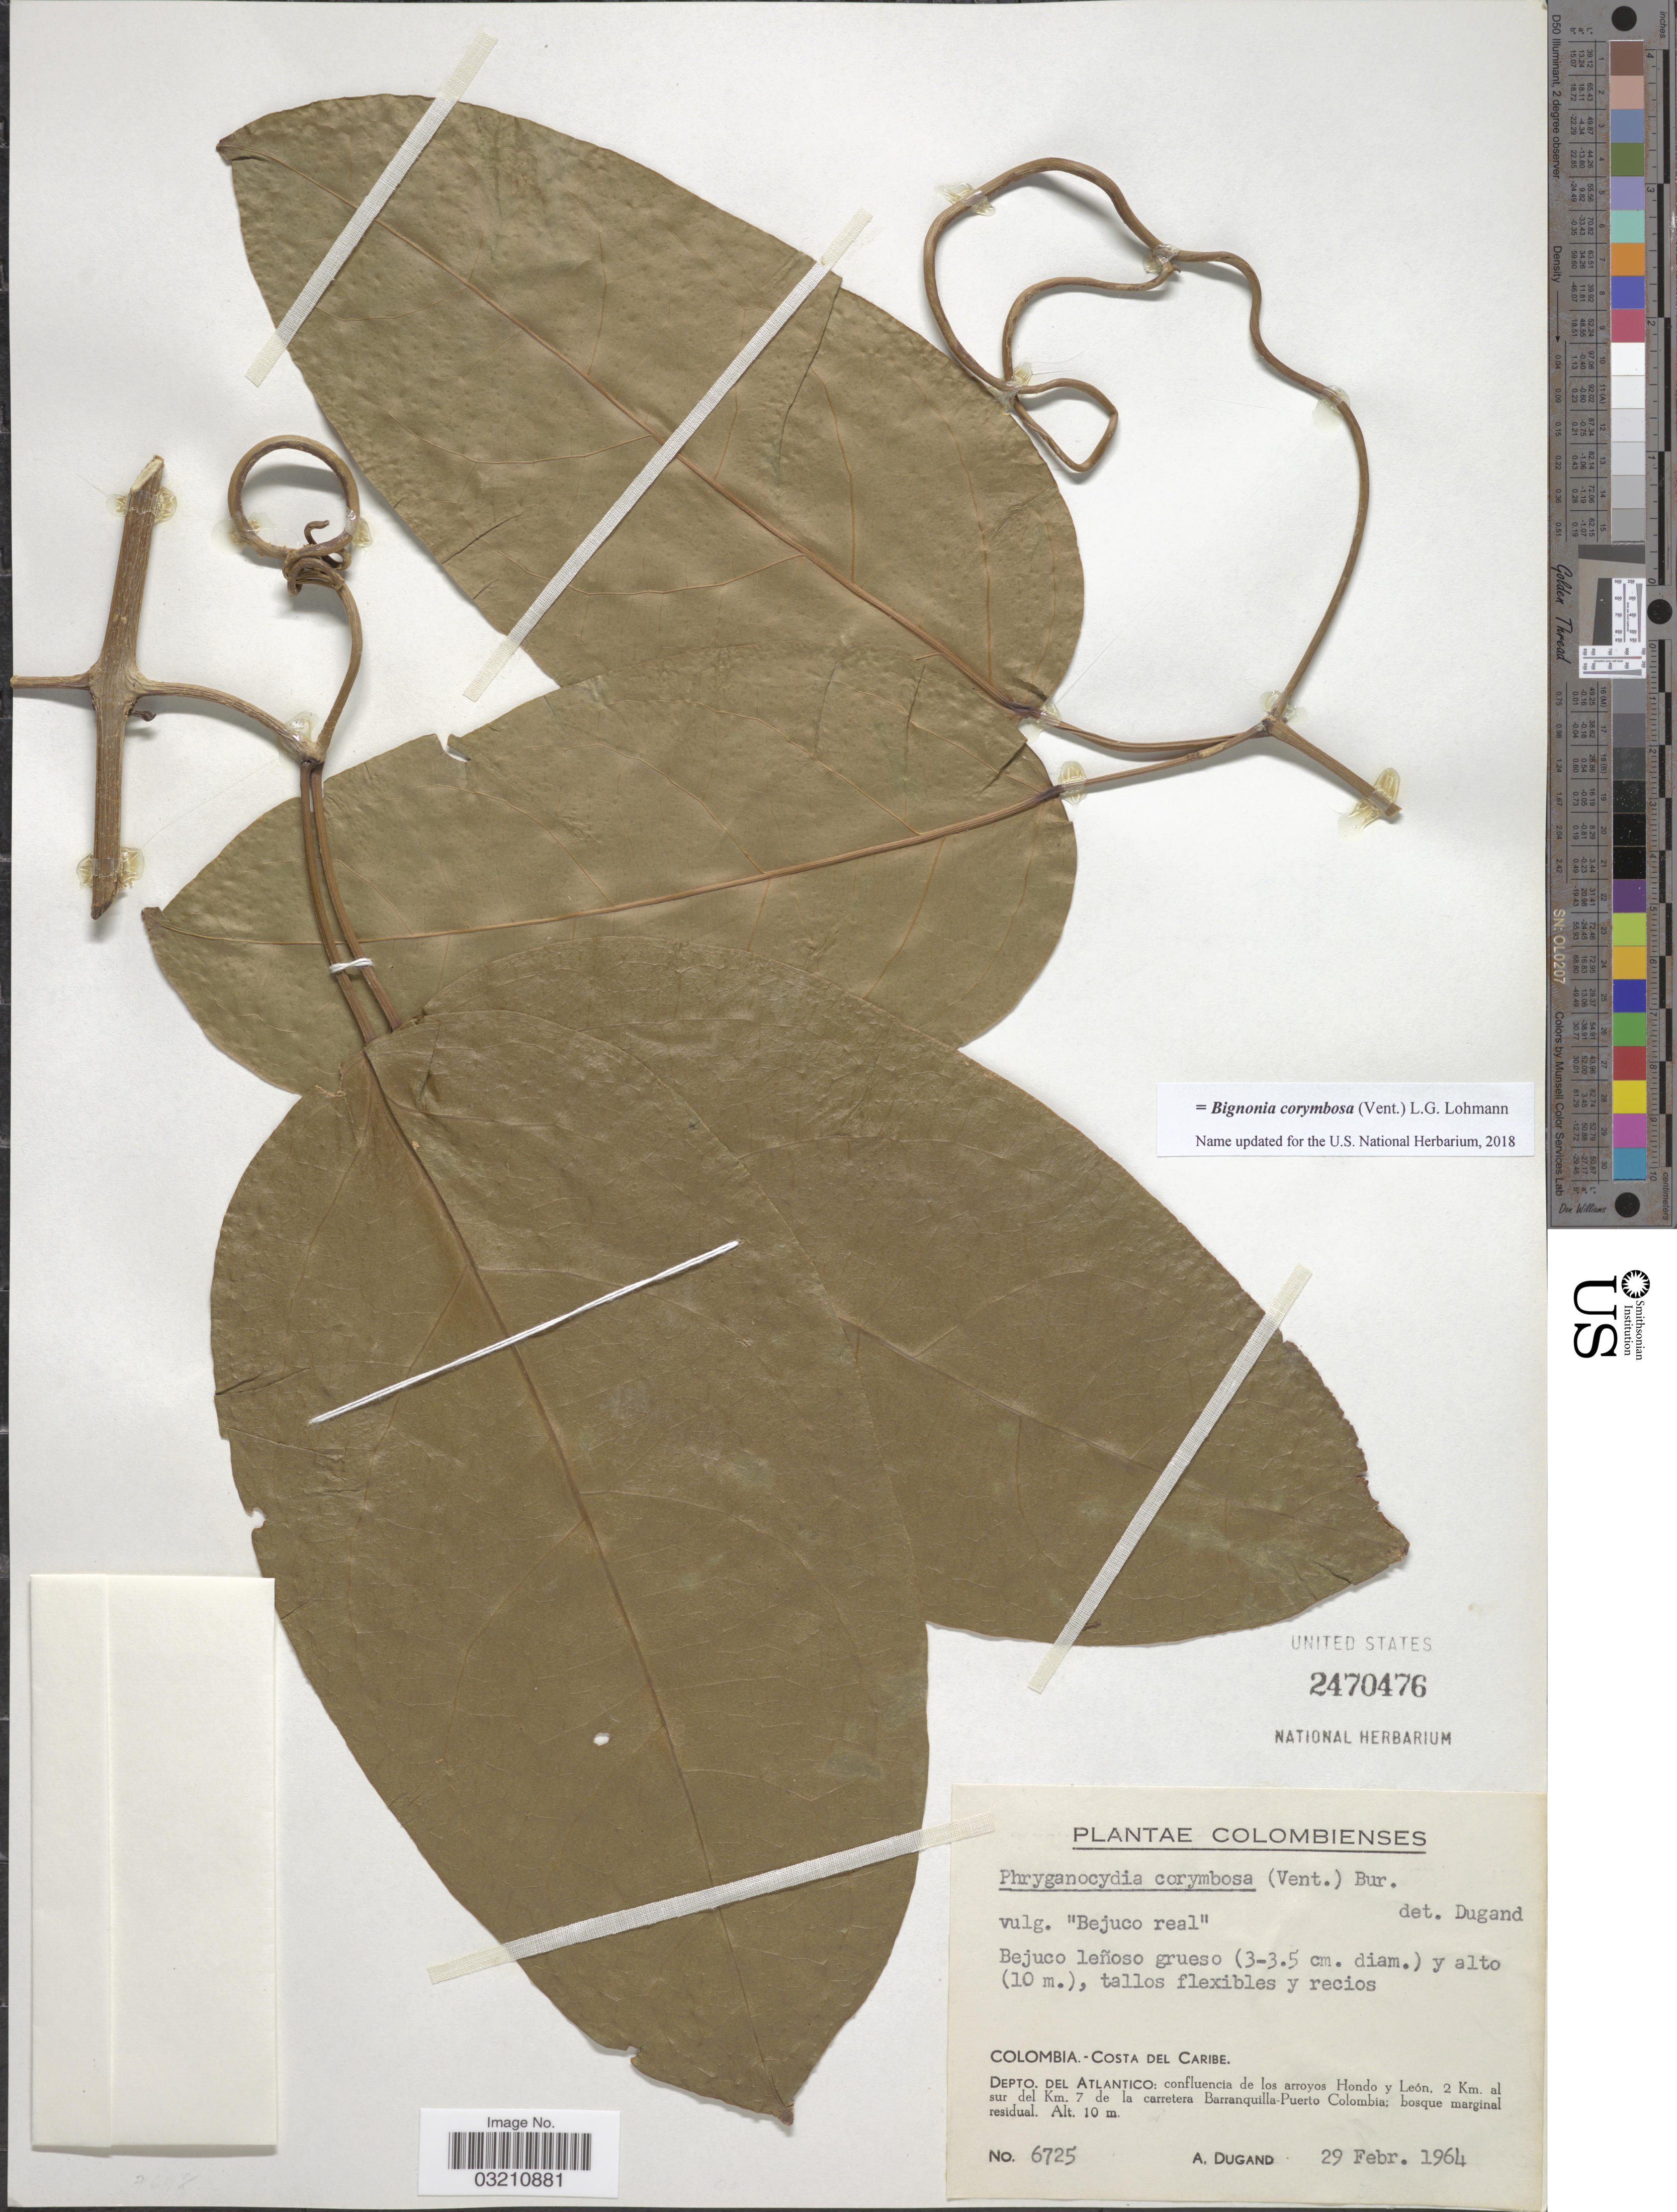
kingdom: Plantae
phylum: Tracheophyta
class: Magnoliopsida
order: Lamiales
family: Bignoniaceae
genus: Bignonia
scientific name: Bignonia corymbosa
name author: (Vent.) L.G. Lohmann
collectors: A. Dugand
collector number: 6725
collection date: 1964-02-29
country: Colombia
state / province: Atlántico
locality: Costa del Caribe. Depto. del Atlantico: confluenca de los arroyos Hondo y León, 2 Km. al sur del Km. 7 de la carretera Baranquilla-Puerto Colombia.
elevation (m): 10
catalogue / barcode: US 2470476